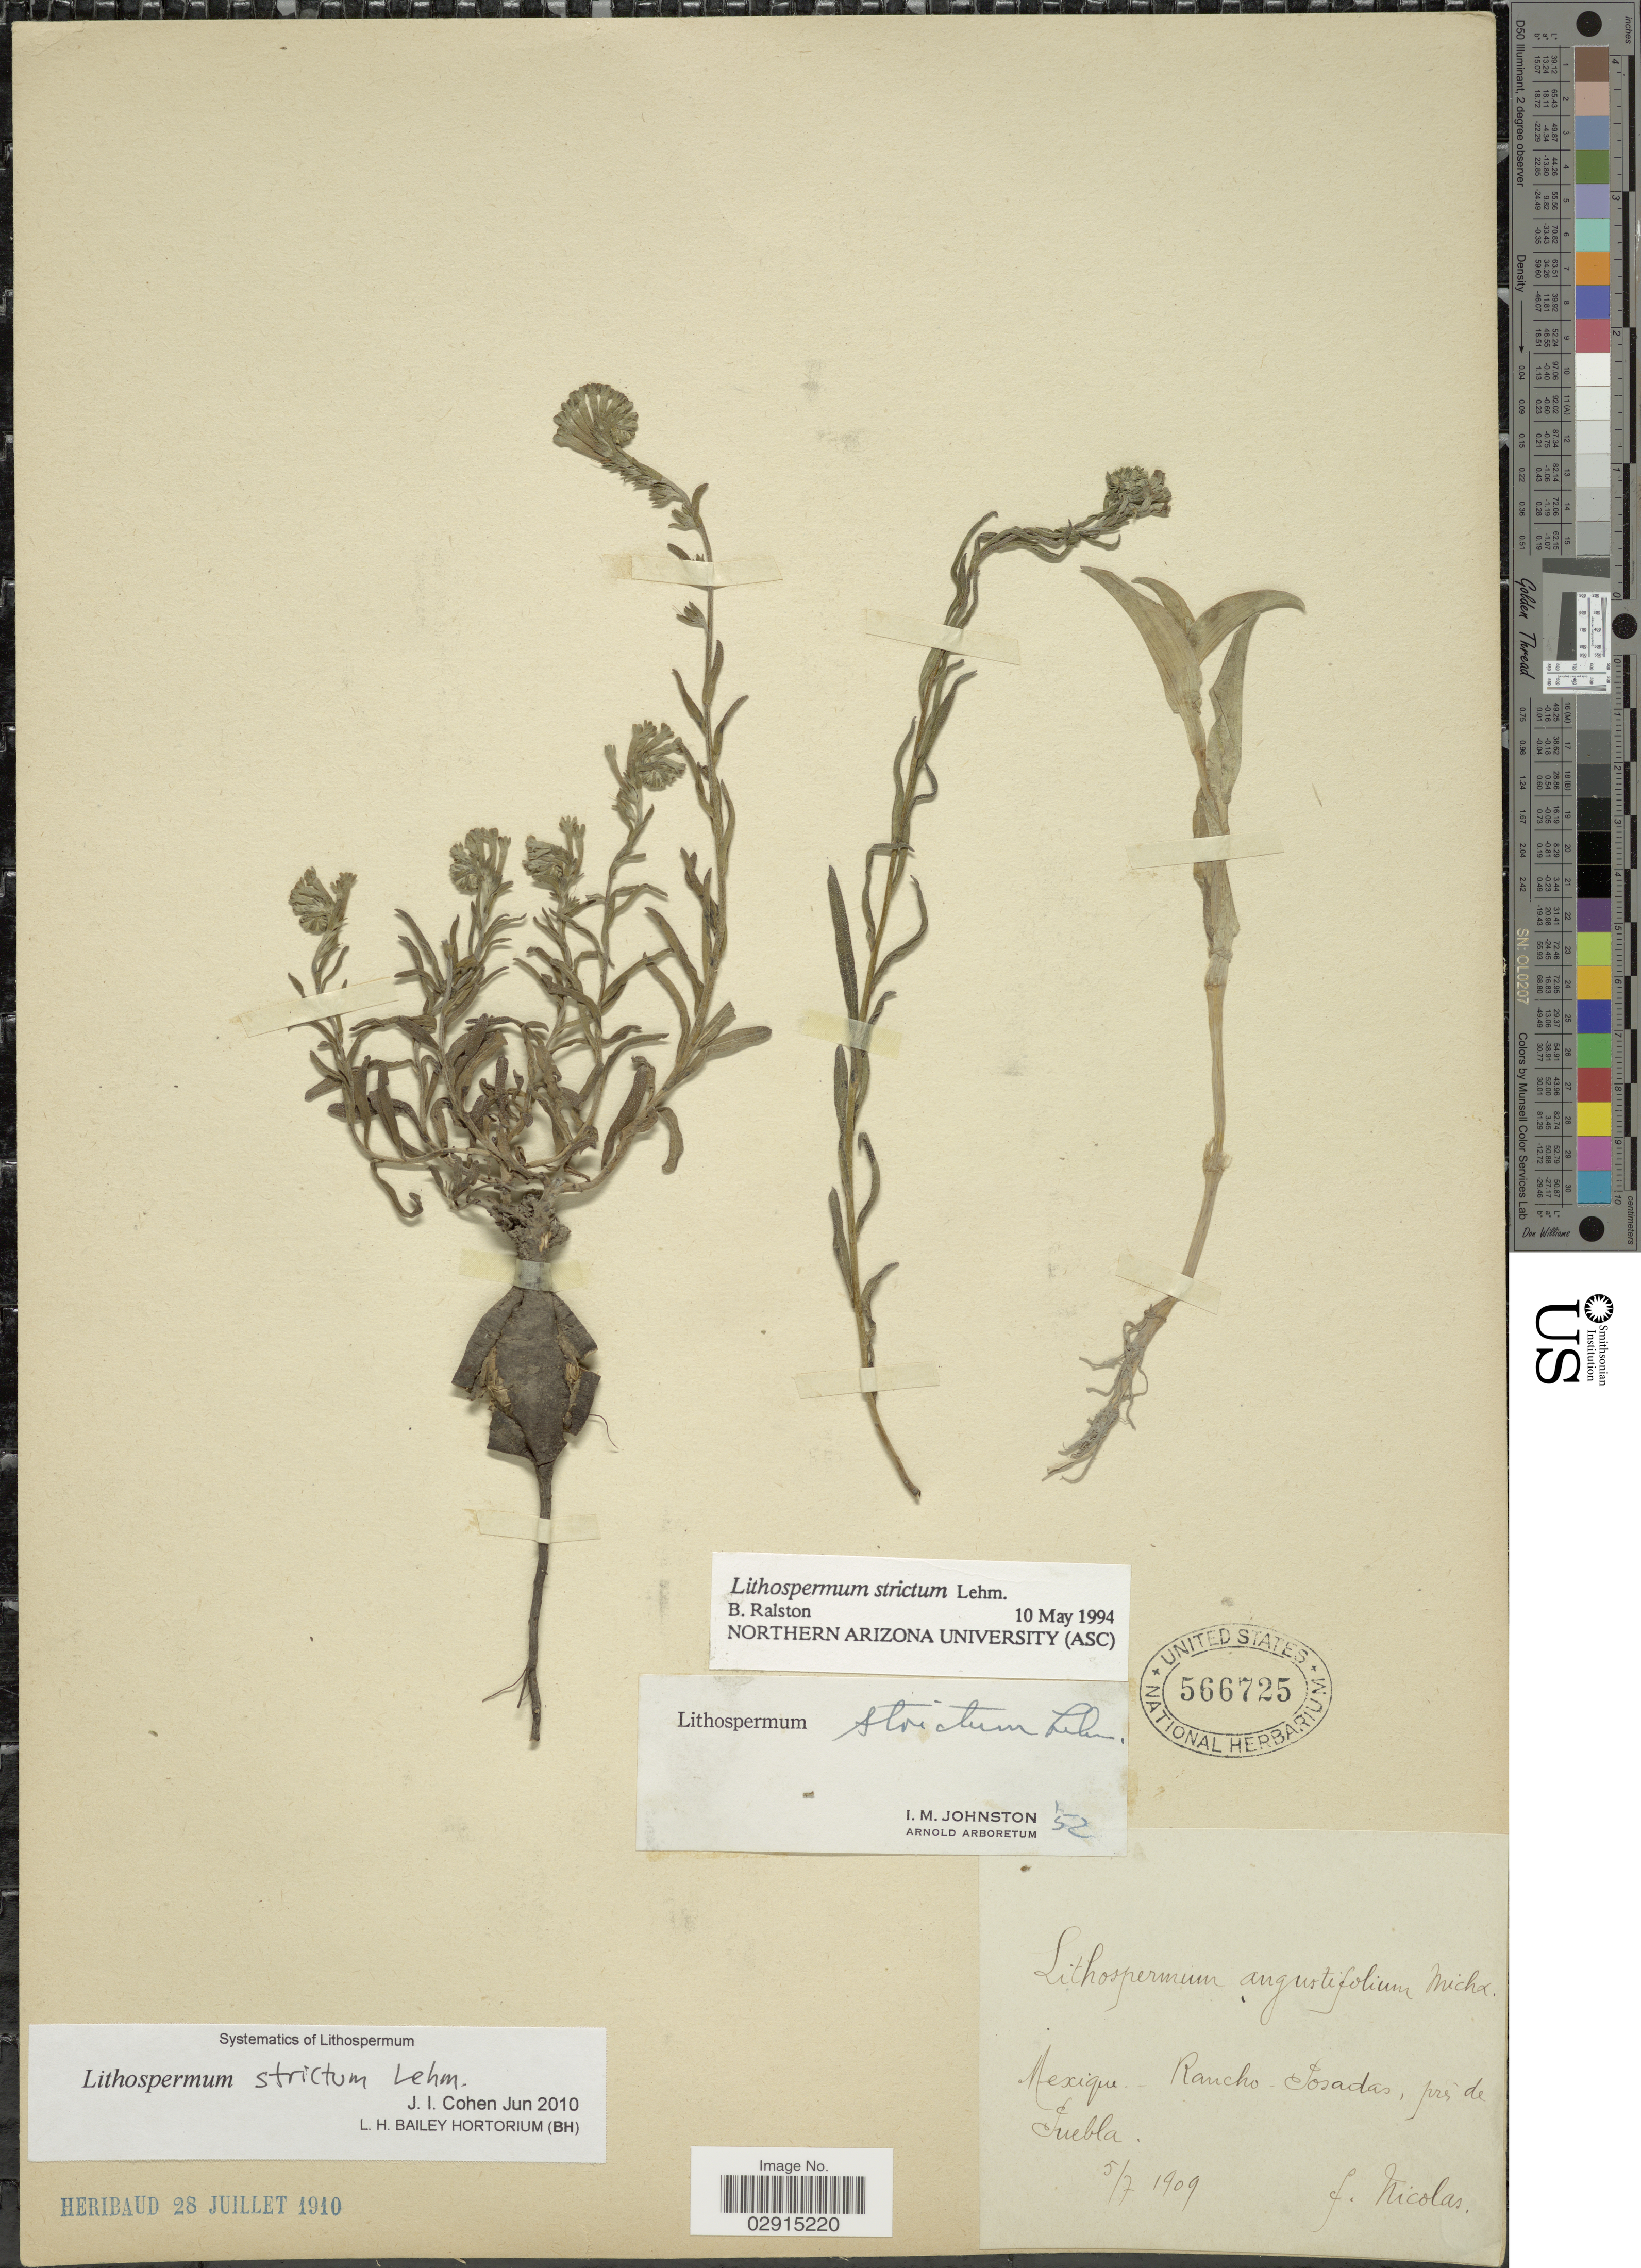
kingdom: Plantae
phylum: Tracheophyta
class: Magnoliopsida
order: Boraginales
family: Boraginaceae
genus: Lithospermum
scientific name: Lithospermum strictum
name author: Lehm.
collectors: F. Nicolas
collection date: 1909-07-05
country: Mexico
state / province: Puebla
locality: Rancho - Posadas, près de Puebla.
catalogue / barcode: US 566725